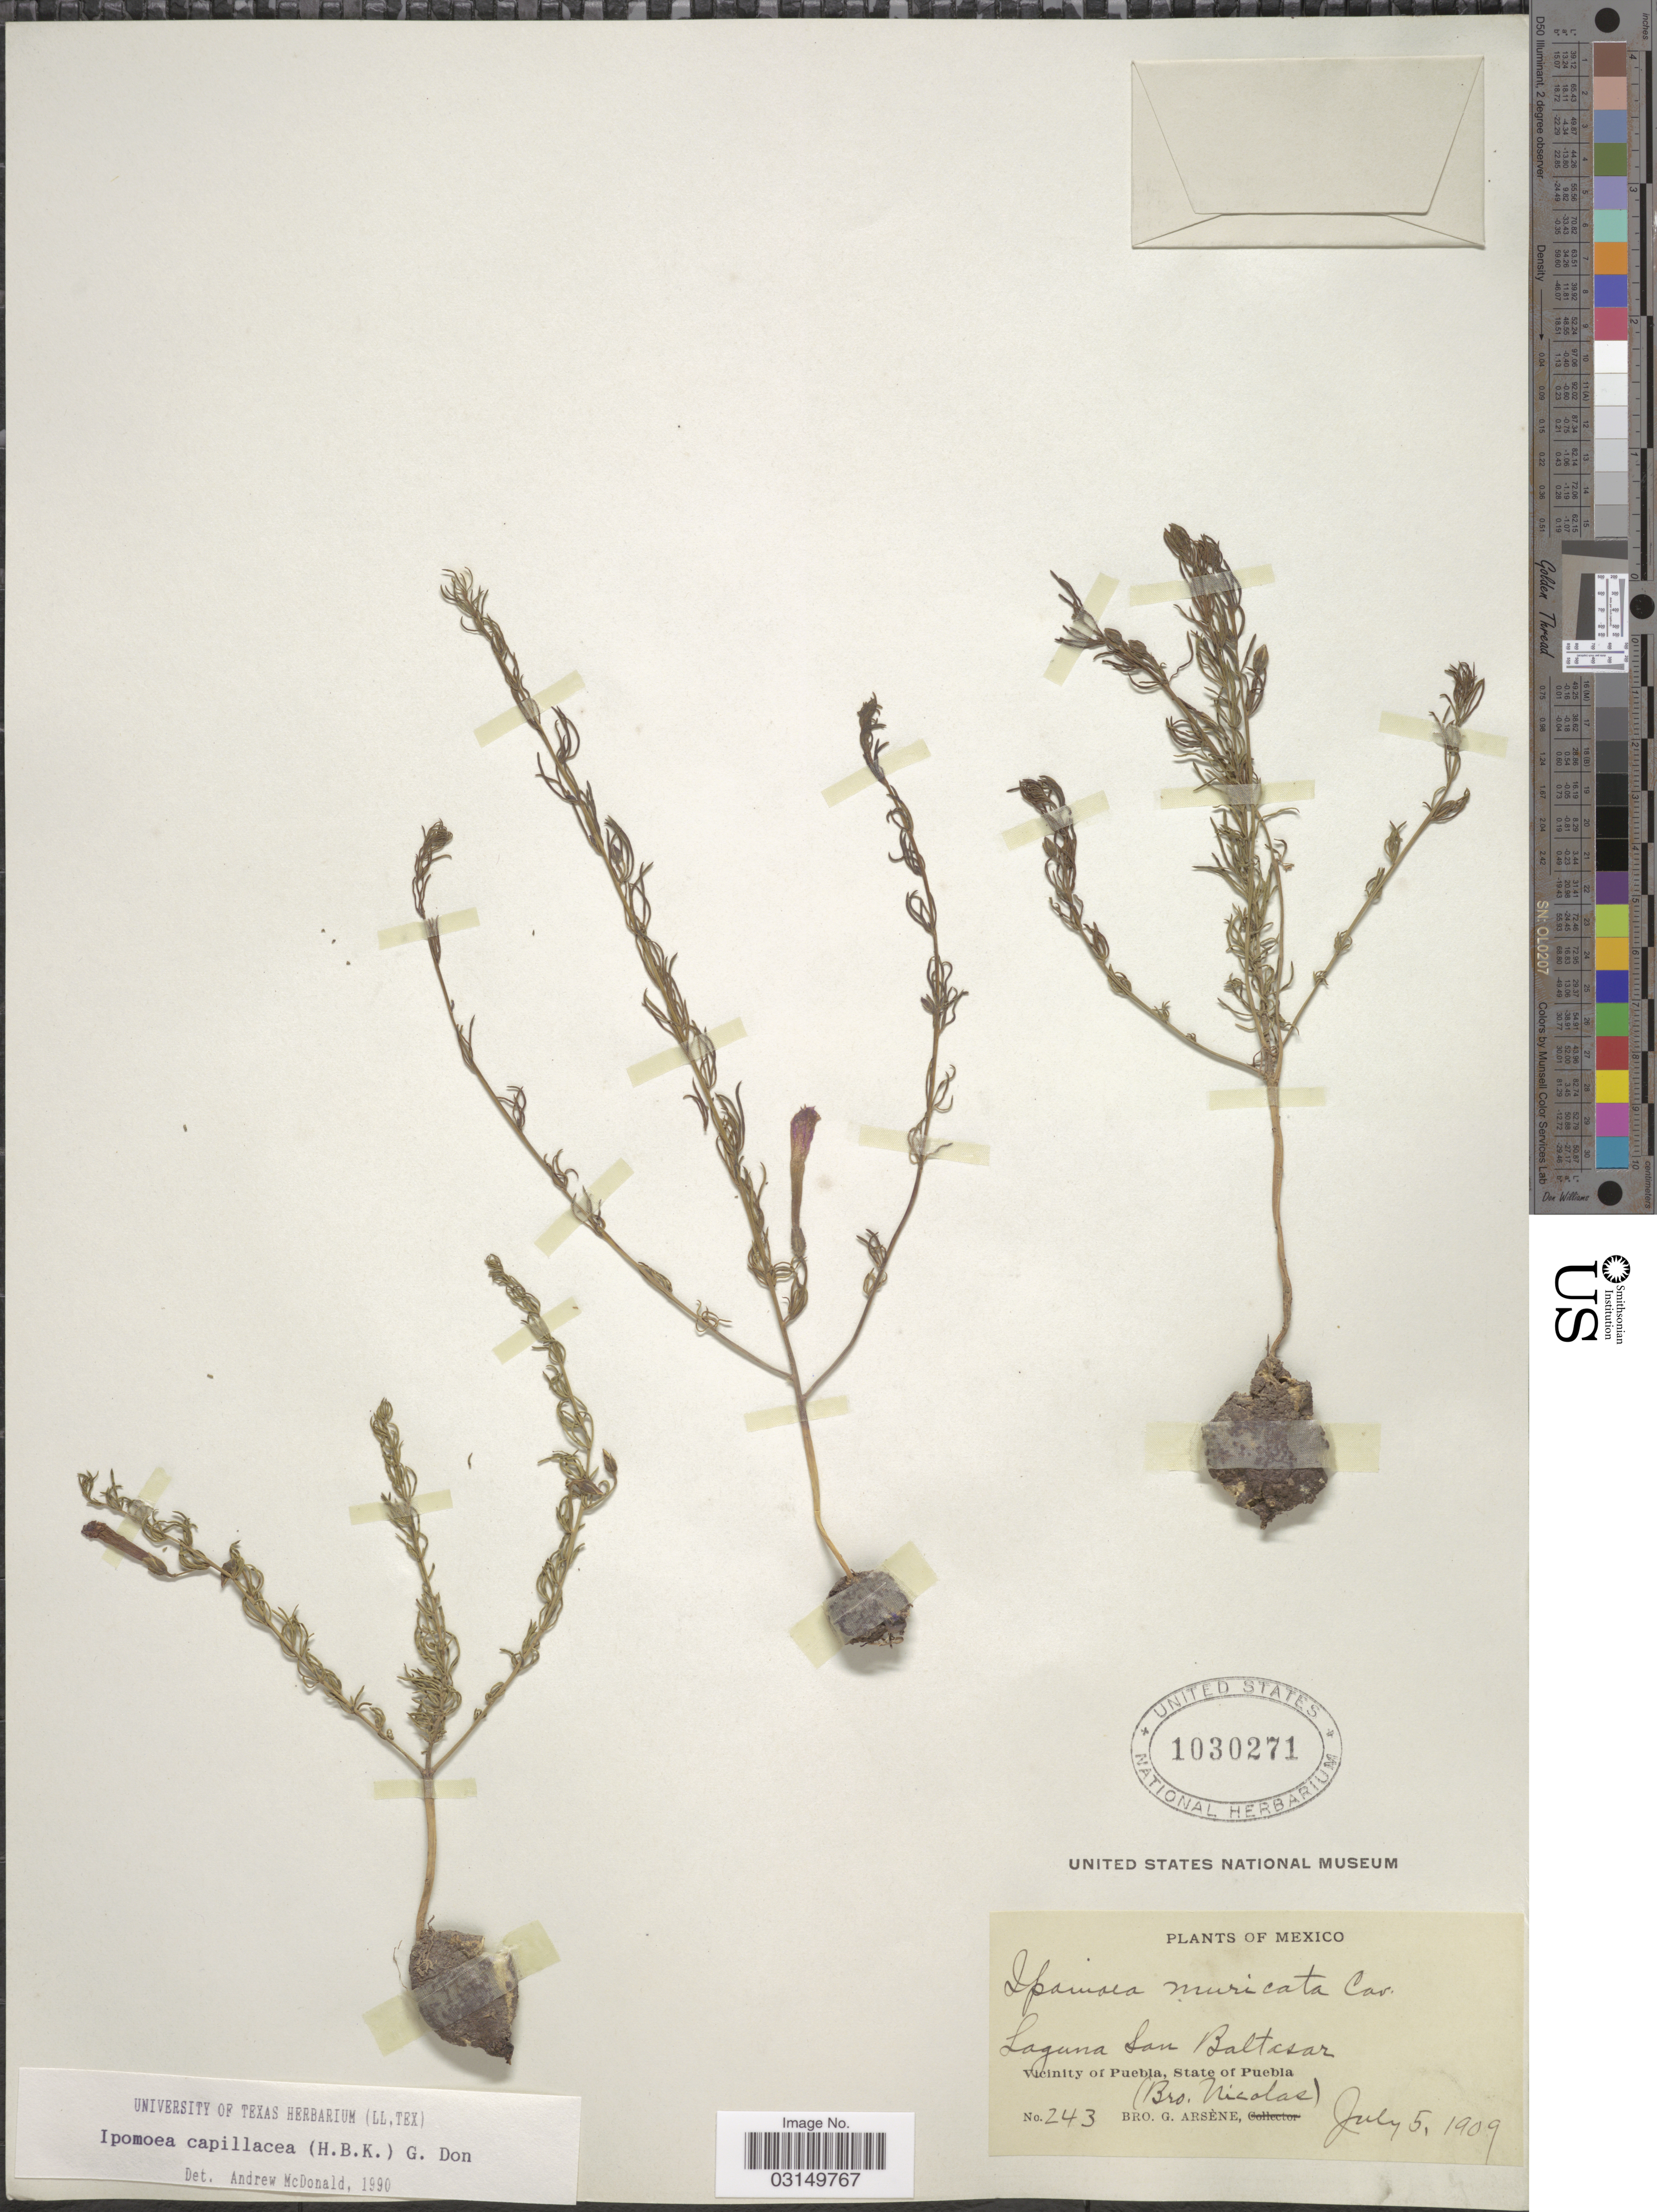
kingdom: Plantae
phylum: Tracheophyta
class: Magnoliopsida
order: Solanales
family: Convolvulaceae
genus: Ipomoea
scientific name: Ipomoea capillacea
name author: (Kunth) G. Don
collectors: Bro. G. Arsène & Bro. Nicolas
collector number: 243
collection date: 1909-07-05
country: Mexico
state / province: Puebla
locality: Laguna San Baltasar, Vicinity of Puebla, State of Puebla.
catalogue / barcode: US 1030271